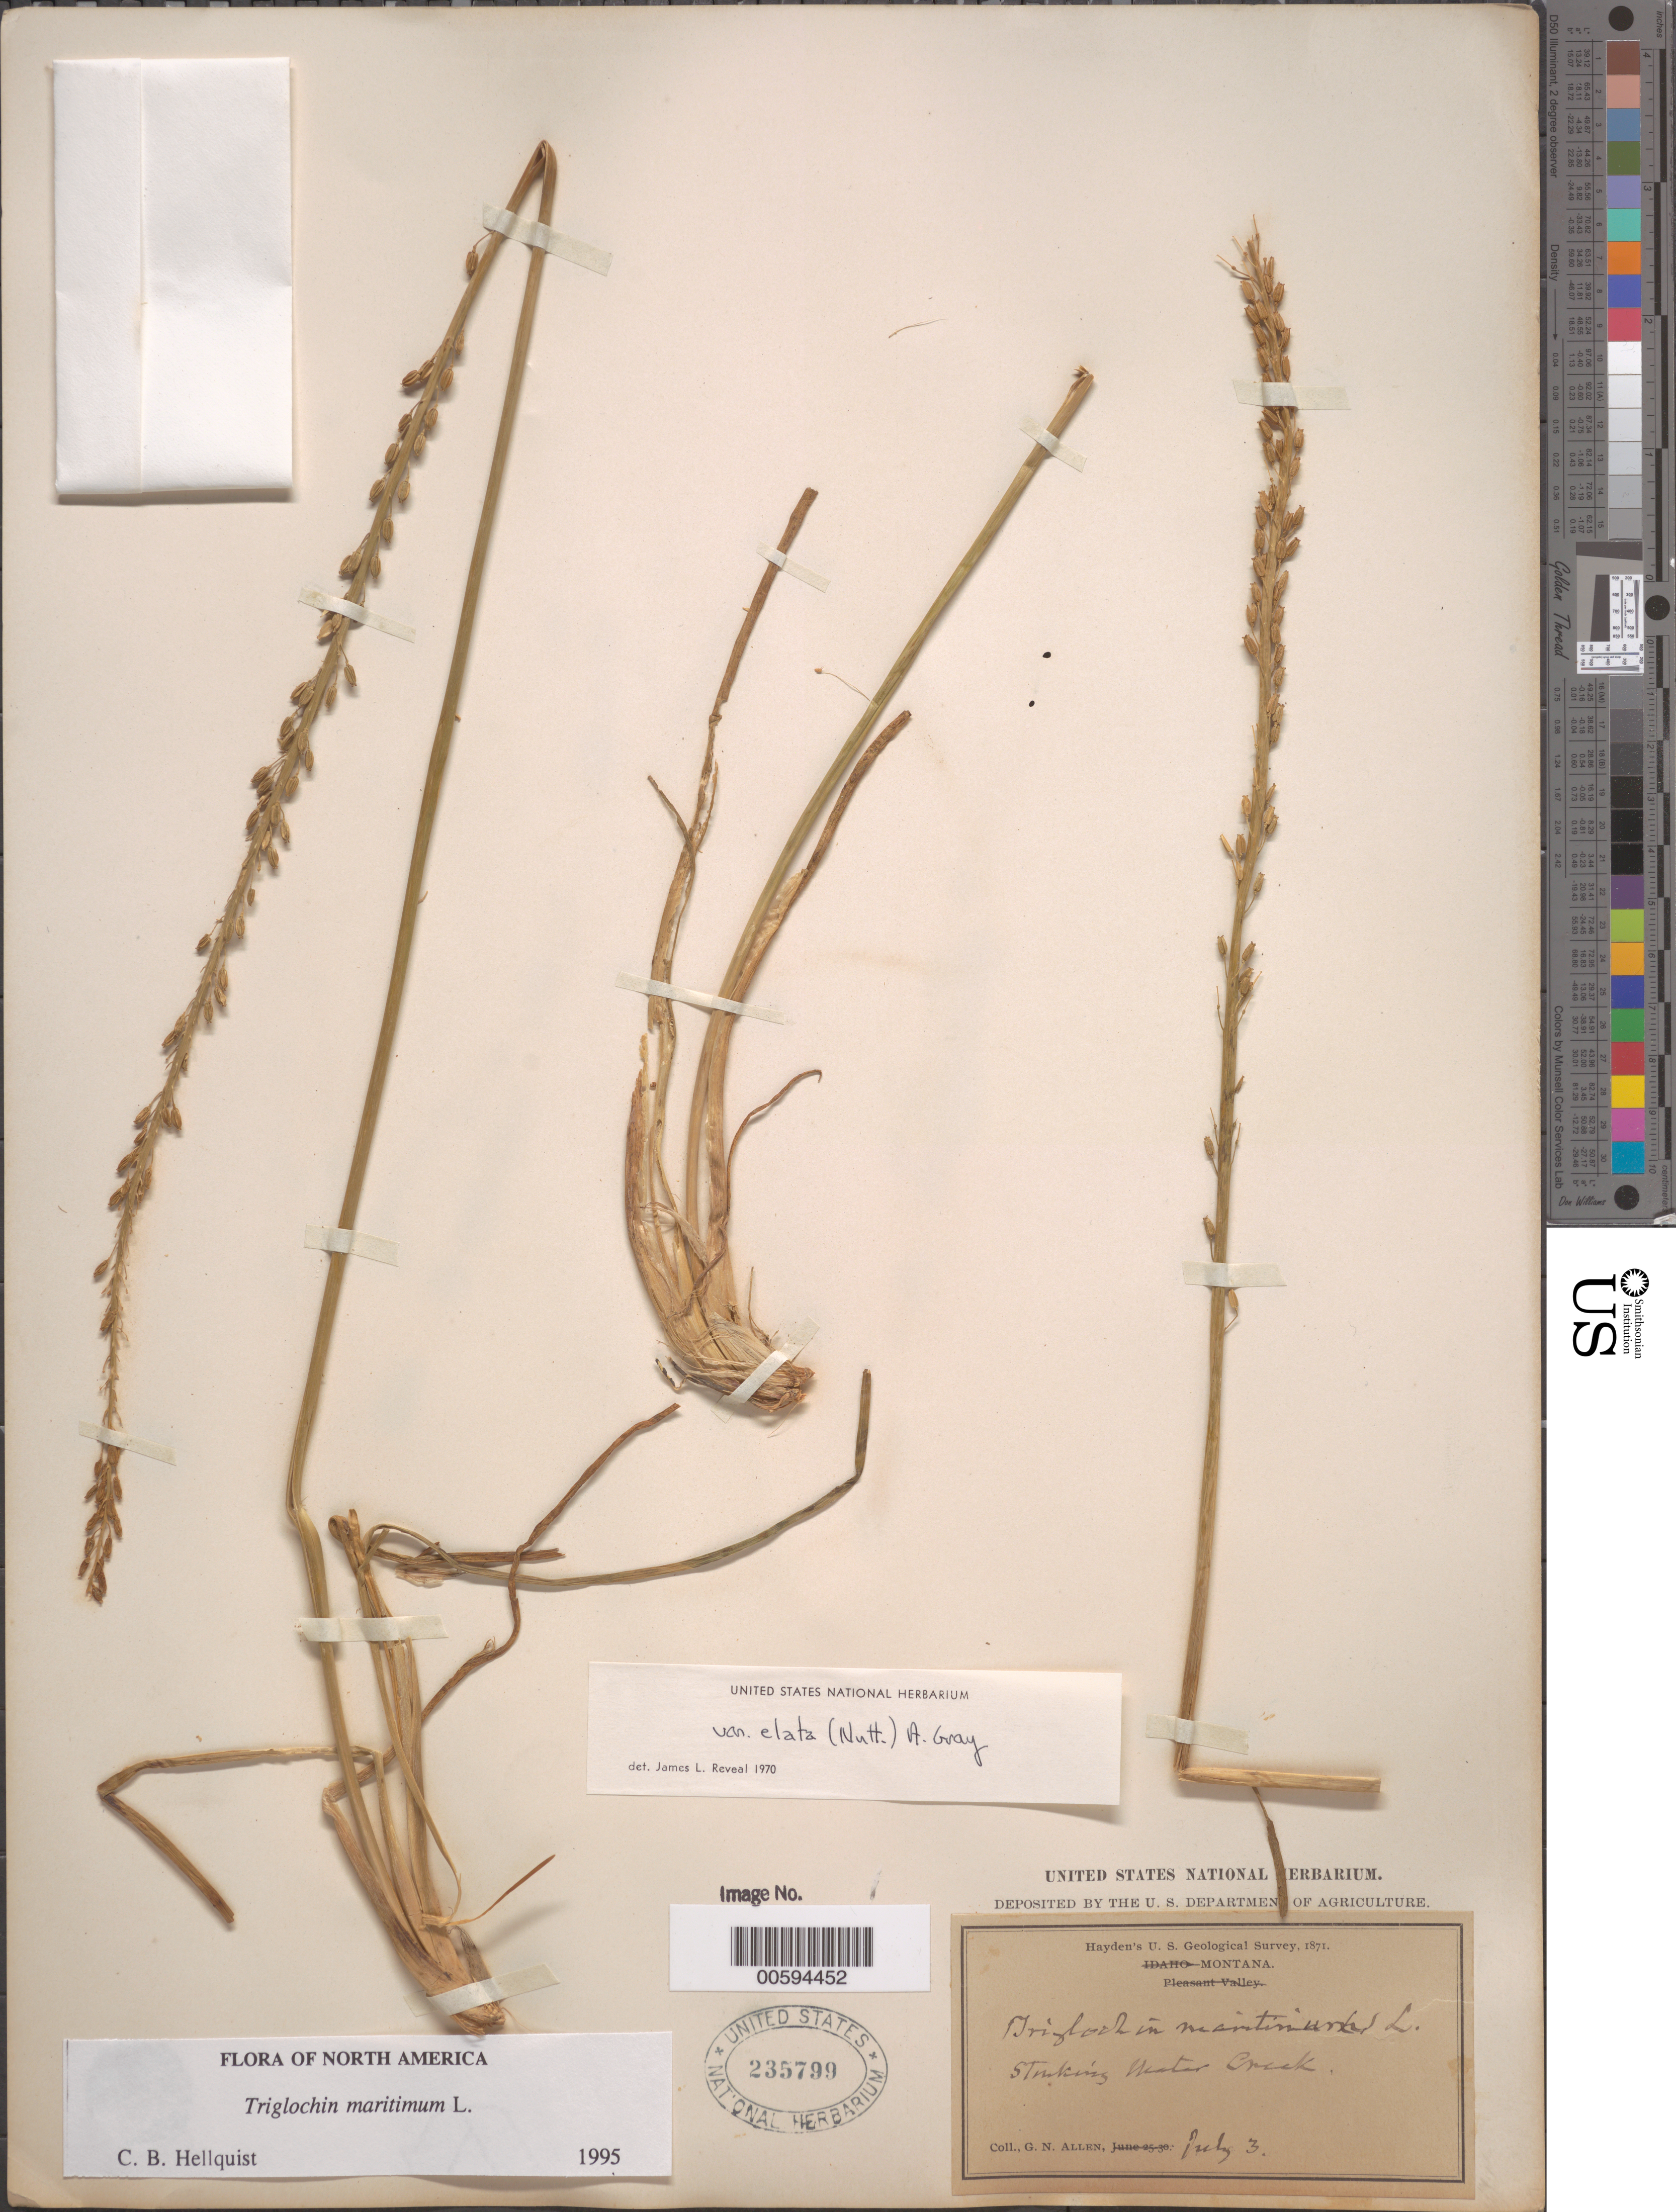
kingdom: Plantae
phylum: Tracheophyta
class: Liliopsida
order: Alismatales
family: Juncaginaceae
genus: Triglochin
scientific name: Triglochin maritima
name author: L.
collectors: G. N. Allen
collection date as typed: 03 Jul 1871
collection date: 1871-07-03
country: United States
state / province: Montana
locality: Stinking Water Creek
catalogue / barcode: US 235799